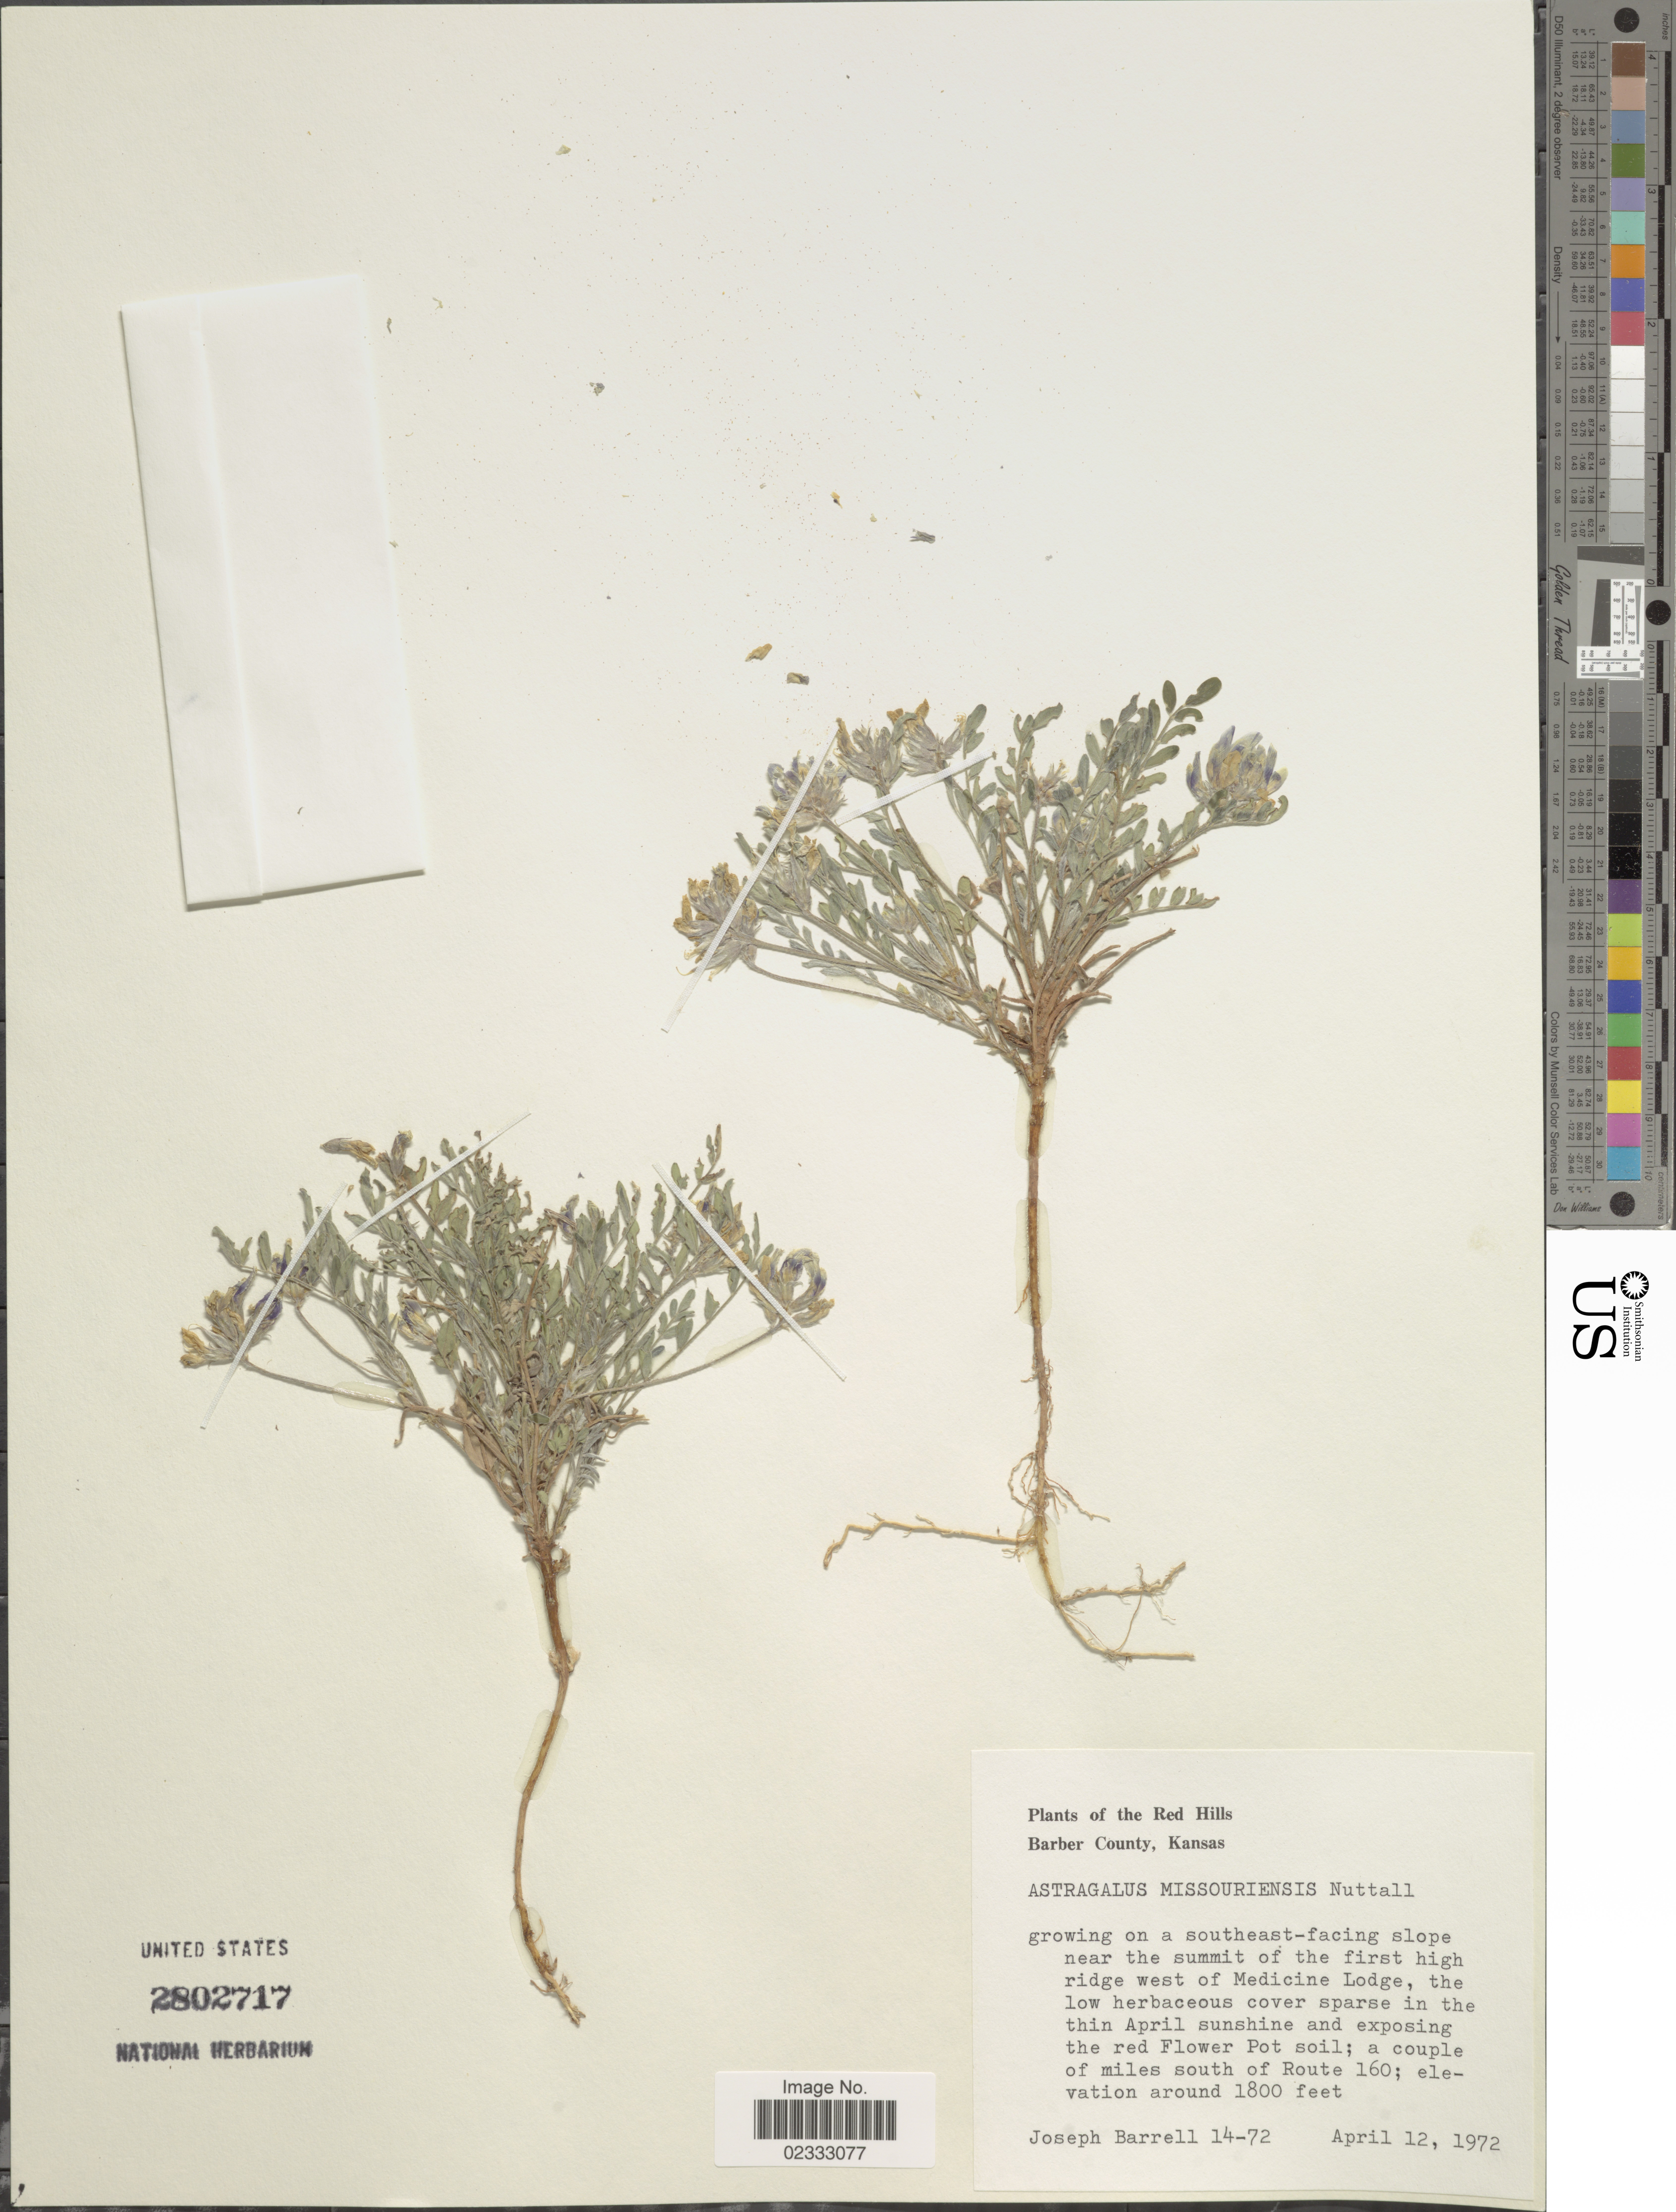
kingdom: Plantae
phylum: Tracheophyta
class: Magnoliopsida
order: Fabales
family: Fabaceae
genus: Astragalus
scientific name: Astragalus missouriensis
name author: Nutt.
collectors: J. Barrell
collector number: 14-72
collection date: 1972-04-12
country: United States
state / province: Kansas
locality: Red Hills. Barber County, Kansas. Growing on a southeast-facing slope near the summit of the first high ridge west of Medicine Lodge.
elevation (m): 549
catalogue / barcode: US 2802717